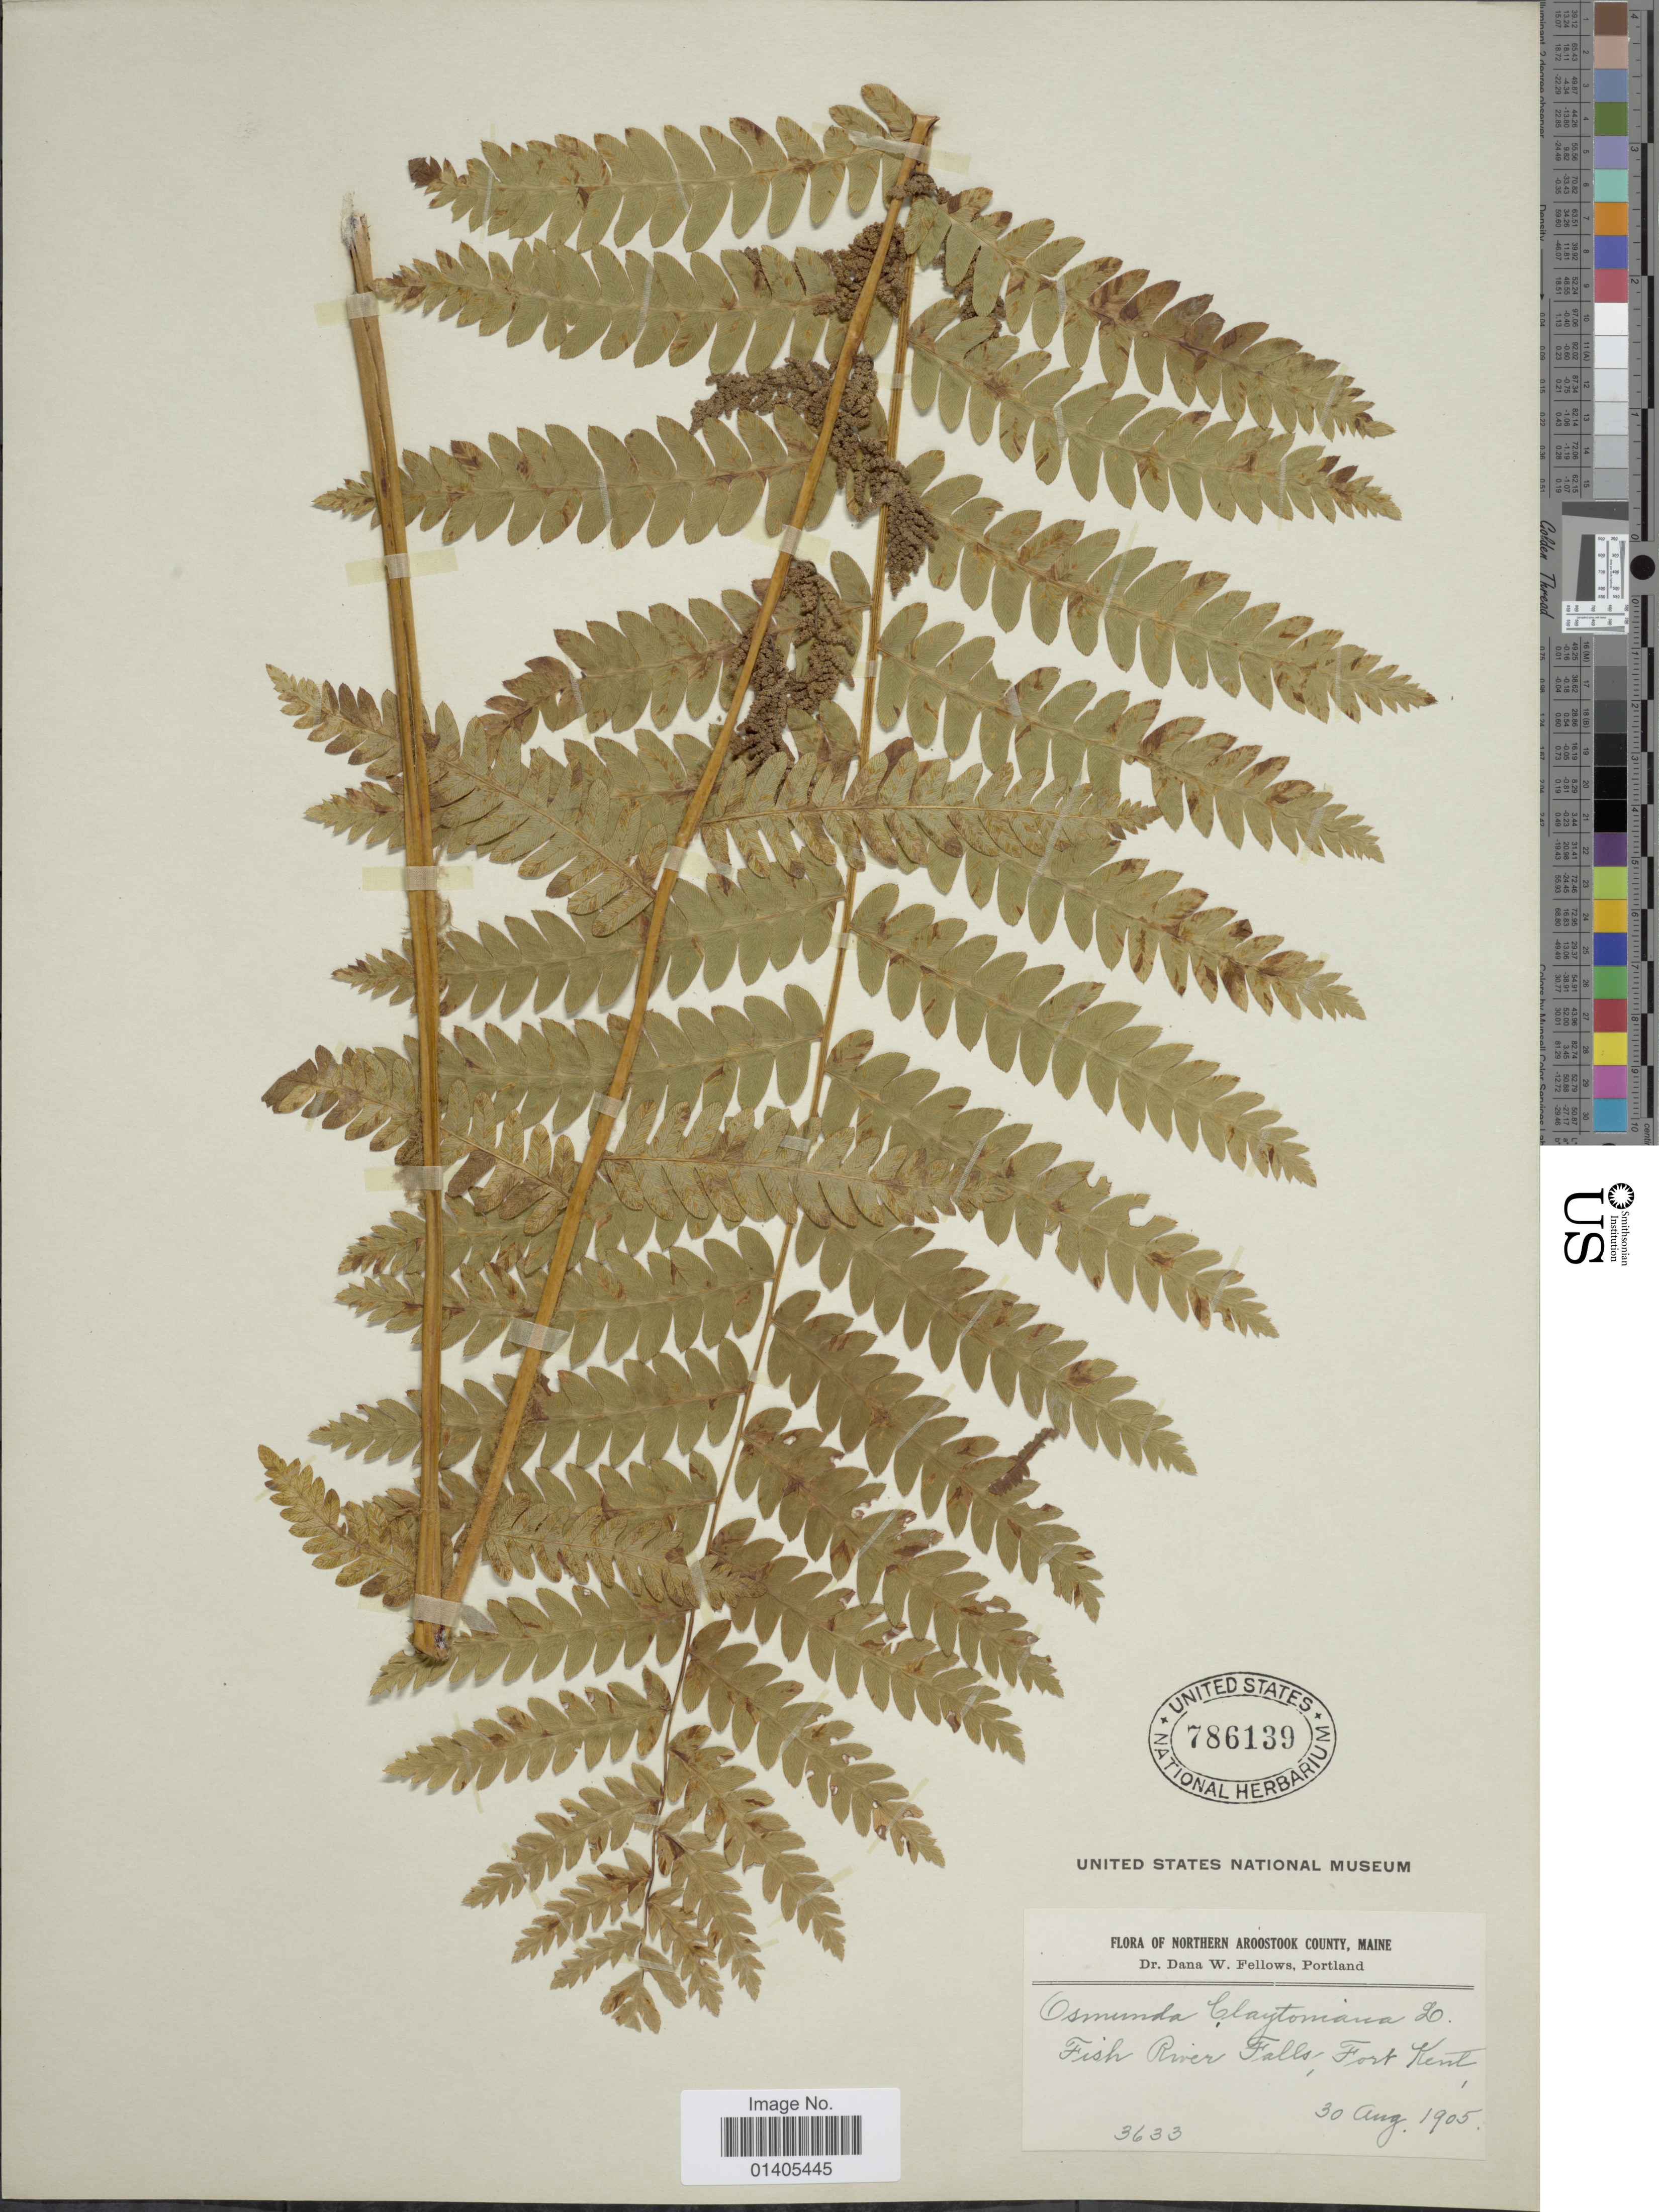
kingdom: Plantae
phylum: Tracheophyta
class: Polypodiopsida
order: Osmundales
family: Osmundaceae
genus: Osmunda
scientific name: Osmunda claytoniana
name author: (L.) Tagawa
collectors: D. W. Fellows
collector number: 3633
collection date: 1905-08-30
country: United States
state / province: Maine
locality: Northern Aroostook County, Fish River Falls, Fort Kent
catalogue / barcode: US 786139